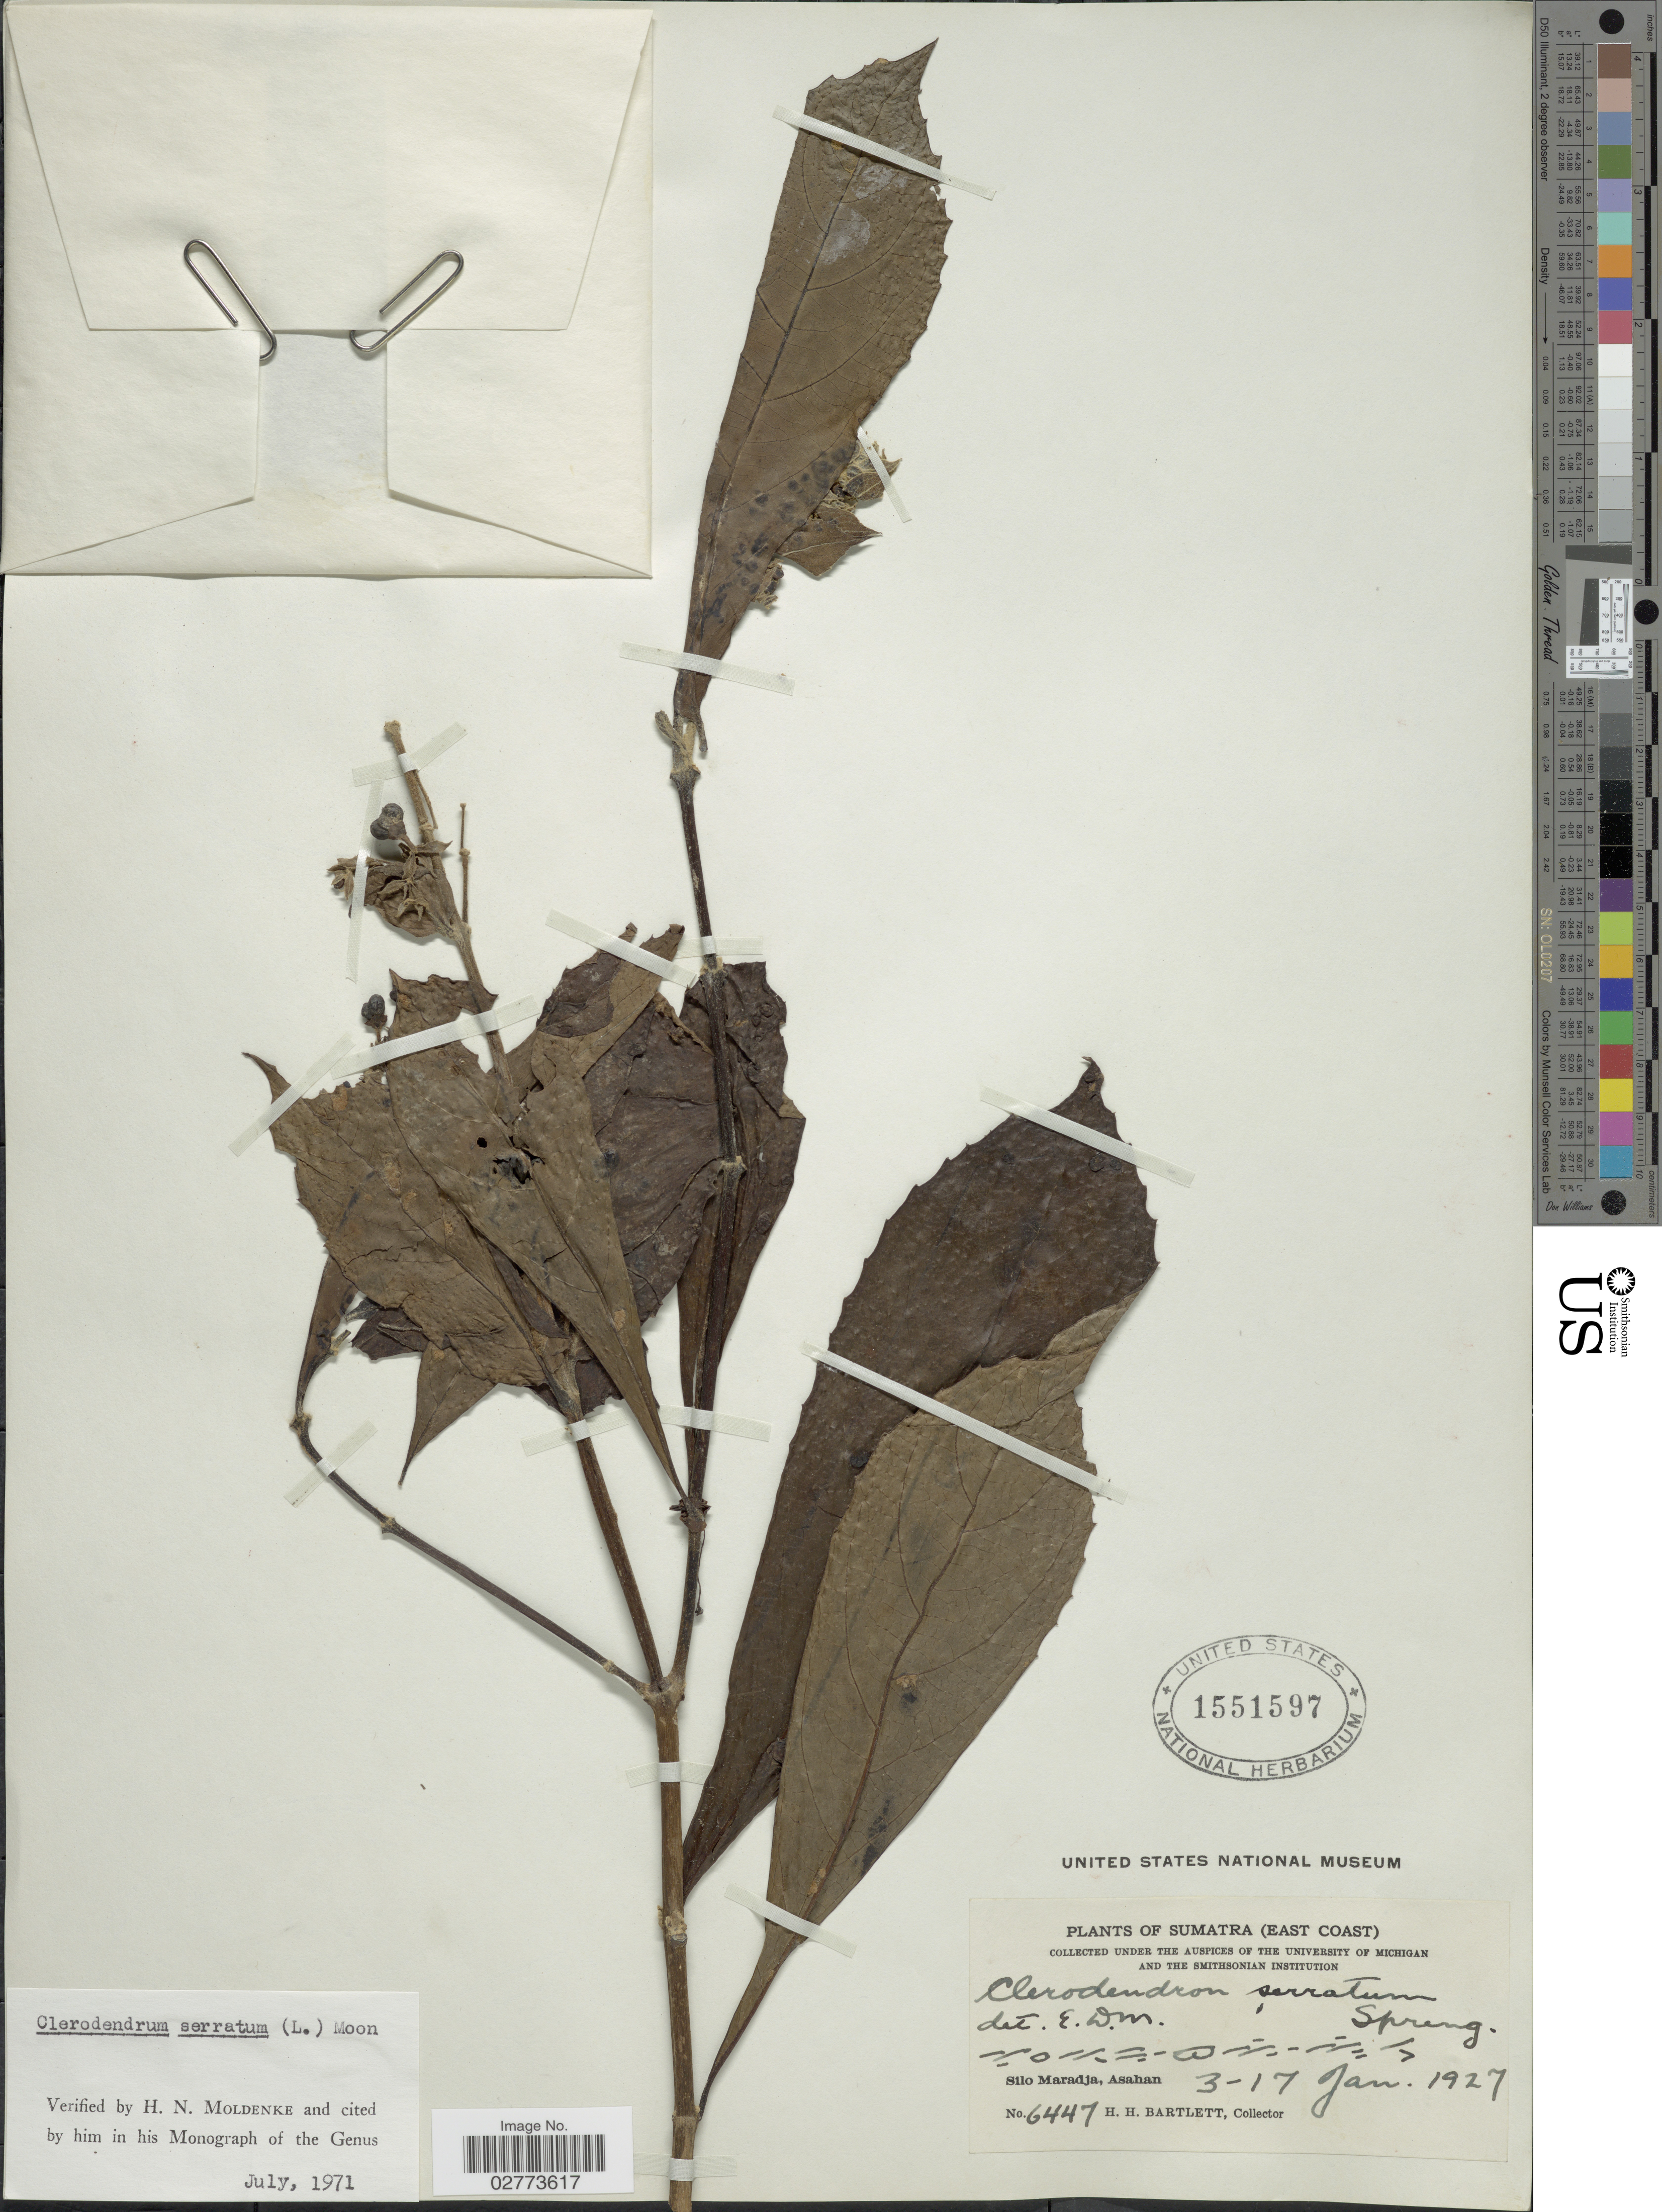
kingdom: Plantae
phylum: Tracheophyta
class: Magnoliopsida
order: Lamiales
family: Lamiaceae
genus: Clerodendrum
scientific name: Clerodendrum serratum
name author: (L.) Moon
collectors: H. H. Bartlett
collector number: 6447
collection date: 1927-01-03/1927-01-17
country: Indonesia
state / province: Sumatra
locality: East Coast. Silo Maradja, Asahan.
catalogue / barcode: US 1551597